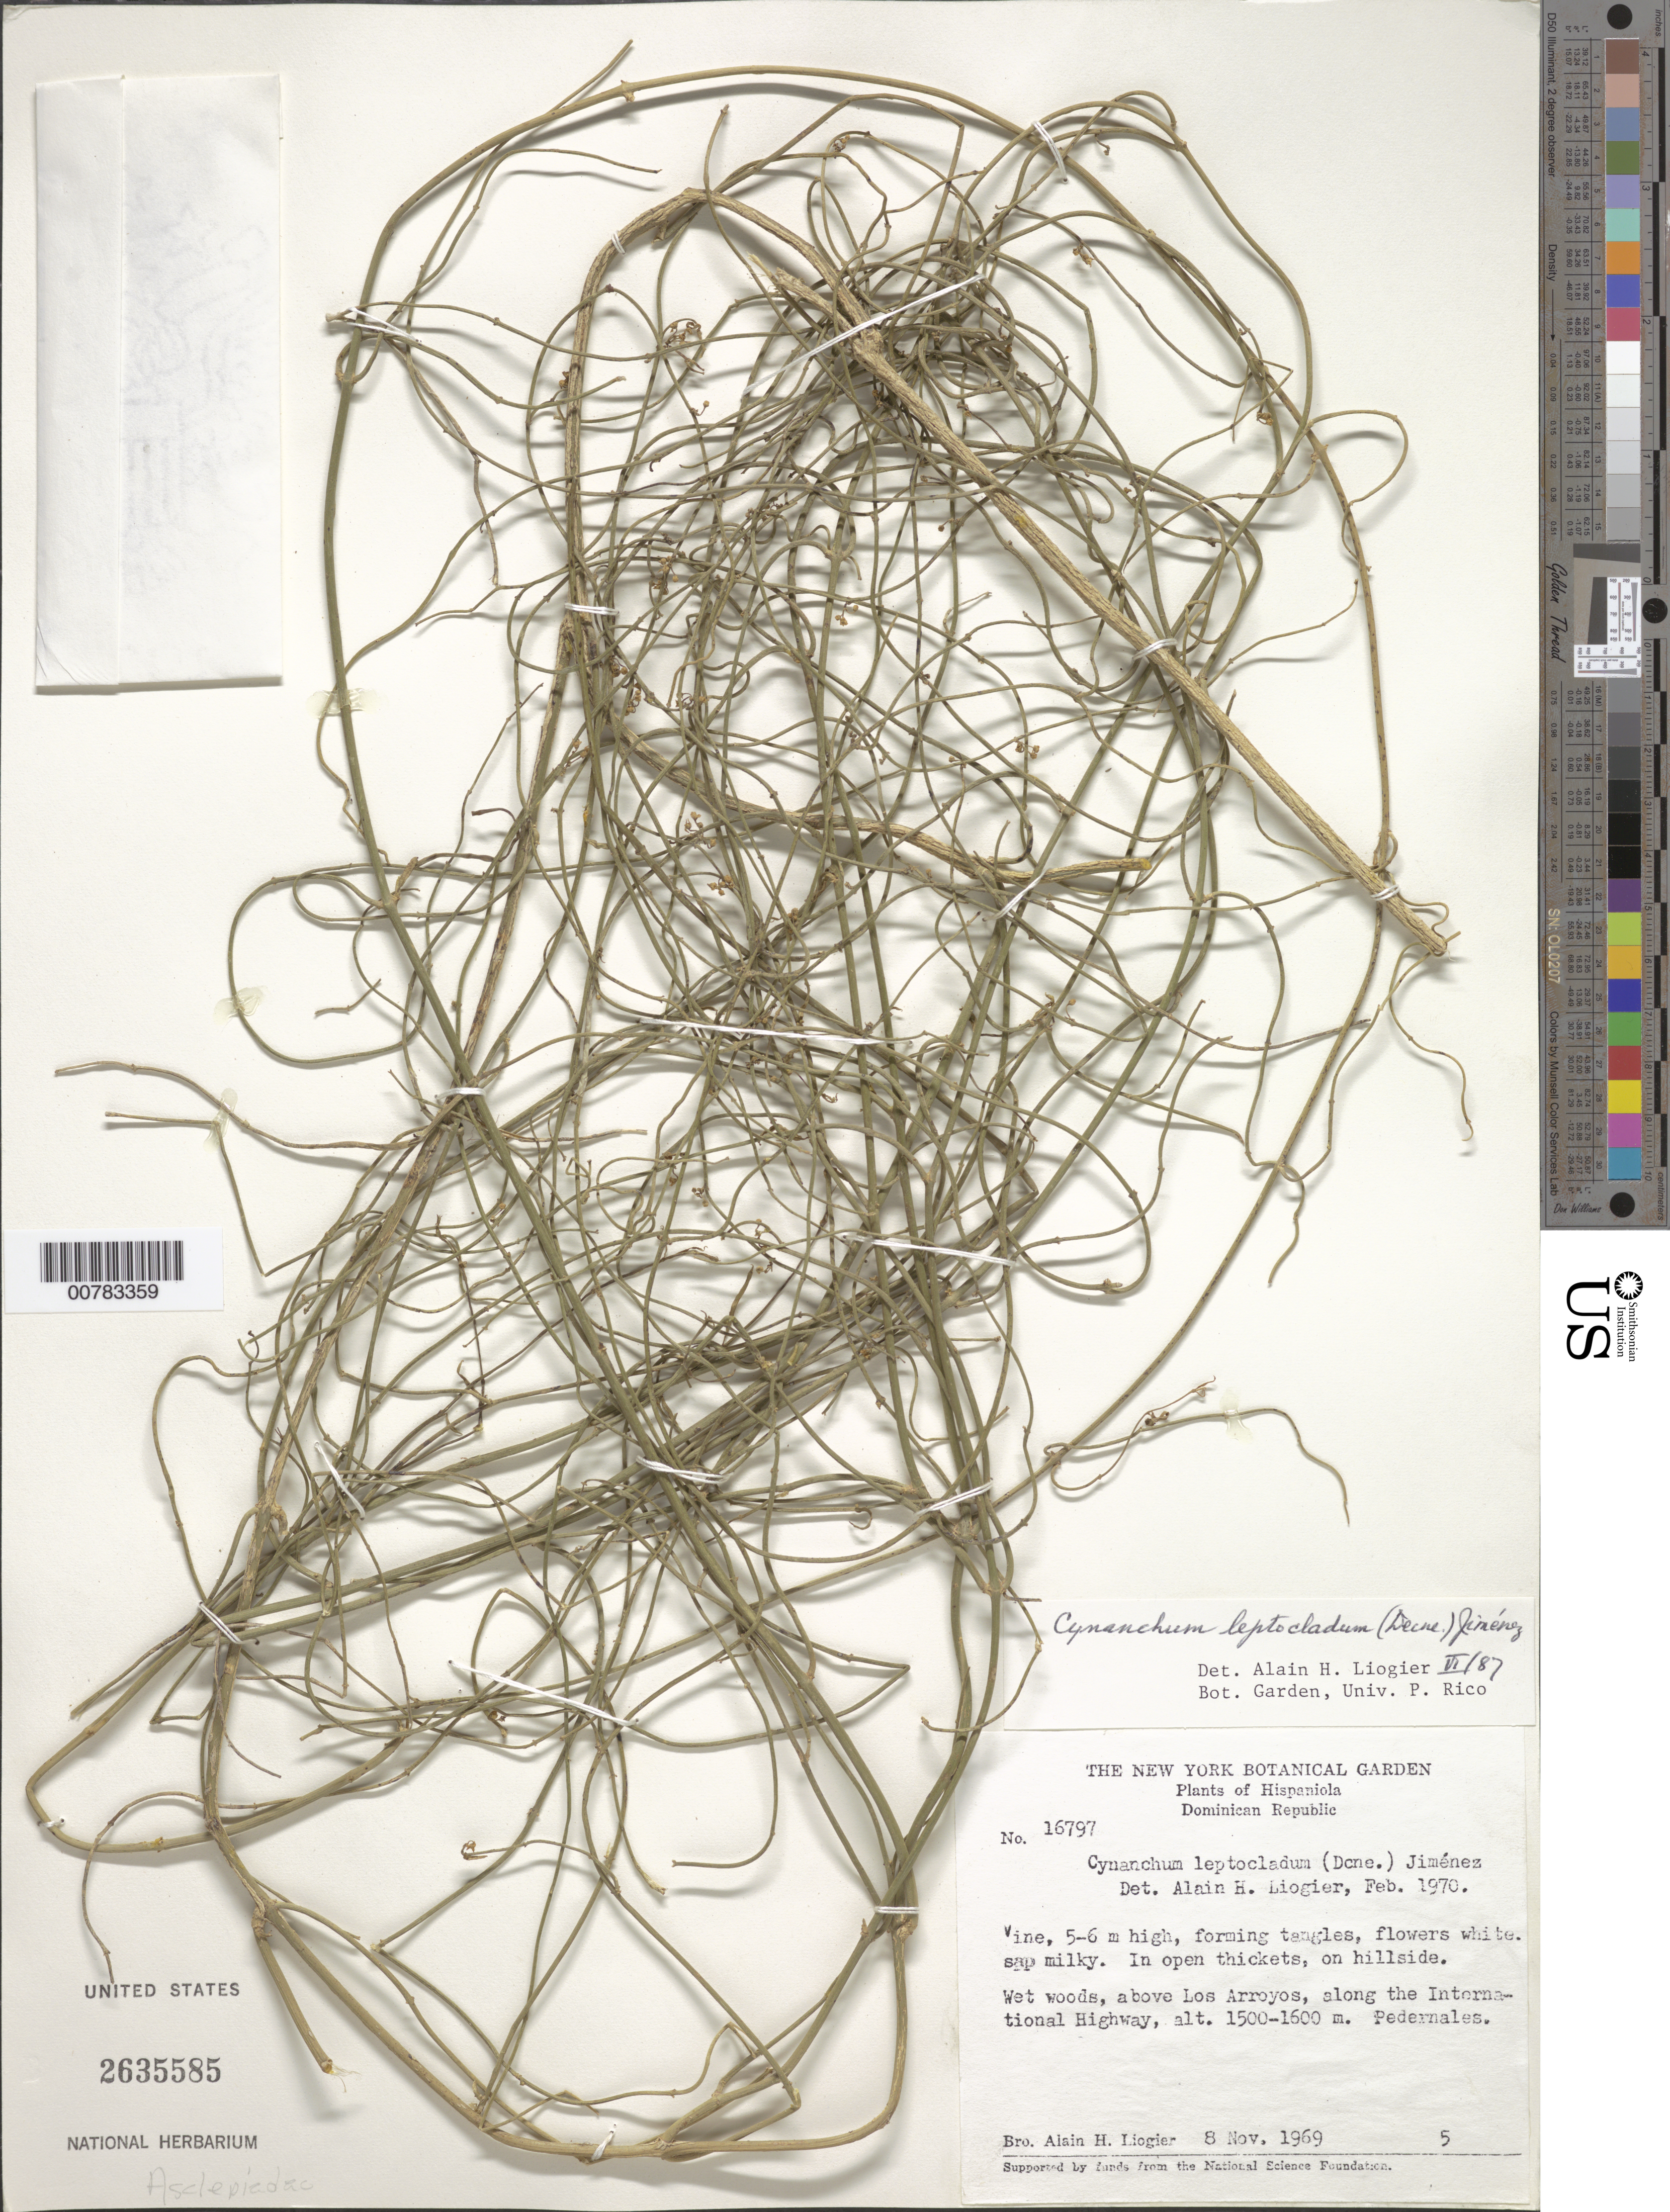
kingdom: Plantae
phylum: Tracheophyta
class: Magnoliopsida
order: Gentianales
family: Apocynaceae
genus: Metastelma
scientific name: Metastelma leptocladum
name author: (Decne.) Schltr.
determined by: Liogier, Alain H.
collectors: A. H. Liogier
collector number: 16797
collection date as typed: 08 Nov 1969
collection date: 1969-11-08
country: Dominican Republic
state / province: Pedernales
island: Hispaniola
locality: Above Los Arroyos, along the International Highway.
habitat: Wet woods, in open thickets, on hillside.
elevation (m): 1500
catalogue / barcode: US 2635585